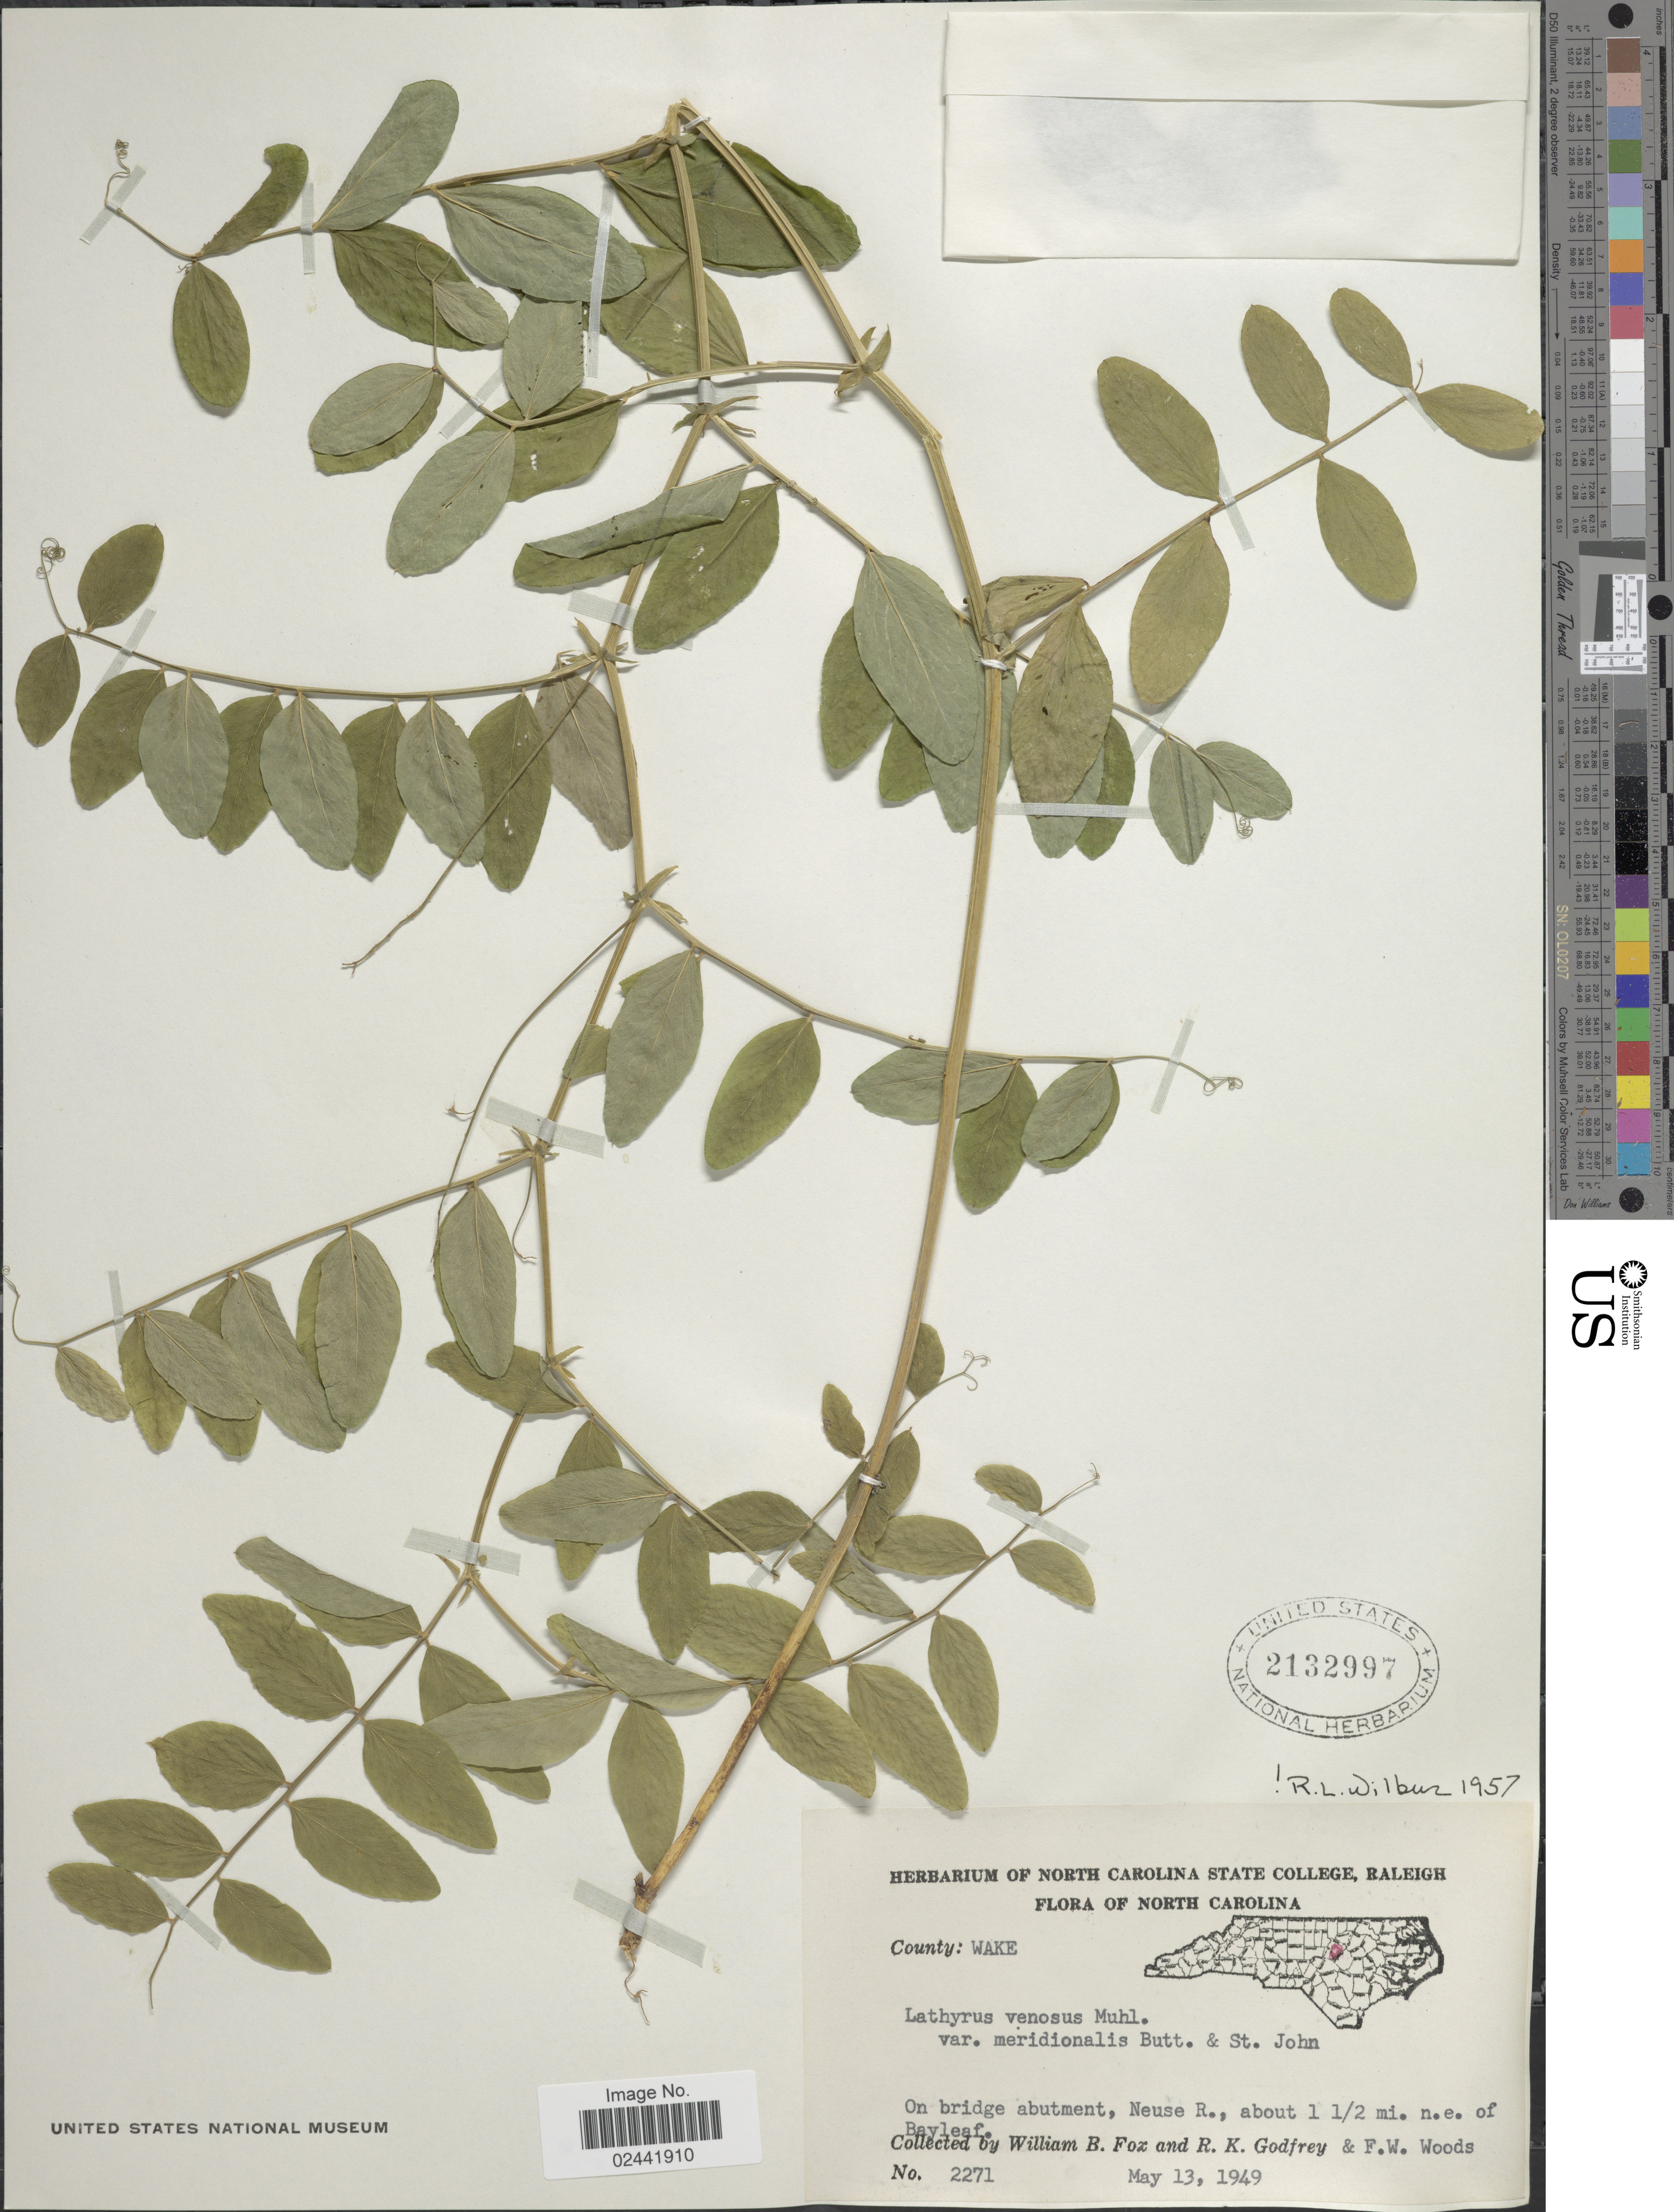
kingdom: Plantae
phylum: Tracheophyta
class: Magnoliopsida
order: Fabales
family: Fabaceae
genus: Lathyrus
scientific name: Lathyrus venosus var. intonsus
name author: Butters & H. St. John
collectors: W. B. Fox, R. K. Godfrey & F. W. Woods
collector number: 2271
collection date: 1949-05-13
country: United States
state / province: North Carolina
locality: County: Wake. On bridge abutment, Neuse R., about 1 1/2 mi. n.e. of Bayleaf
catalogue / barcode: US 2132997